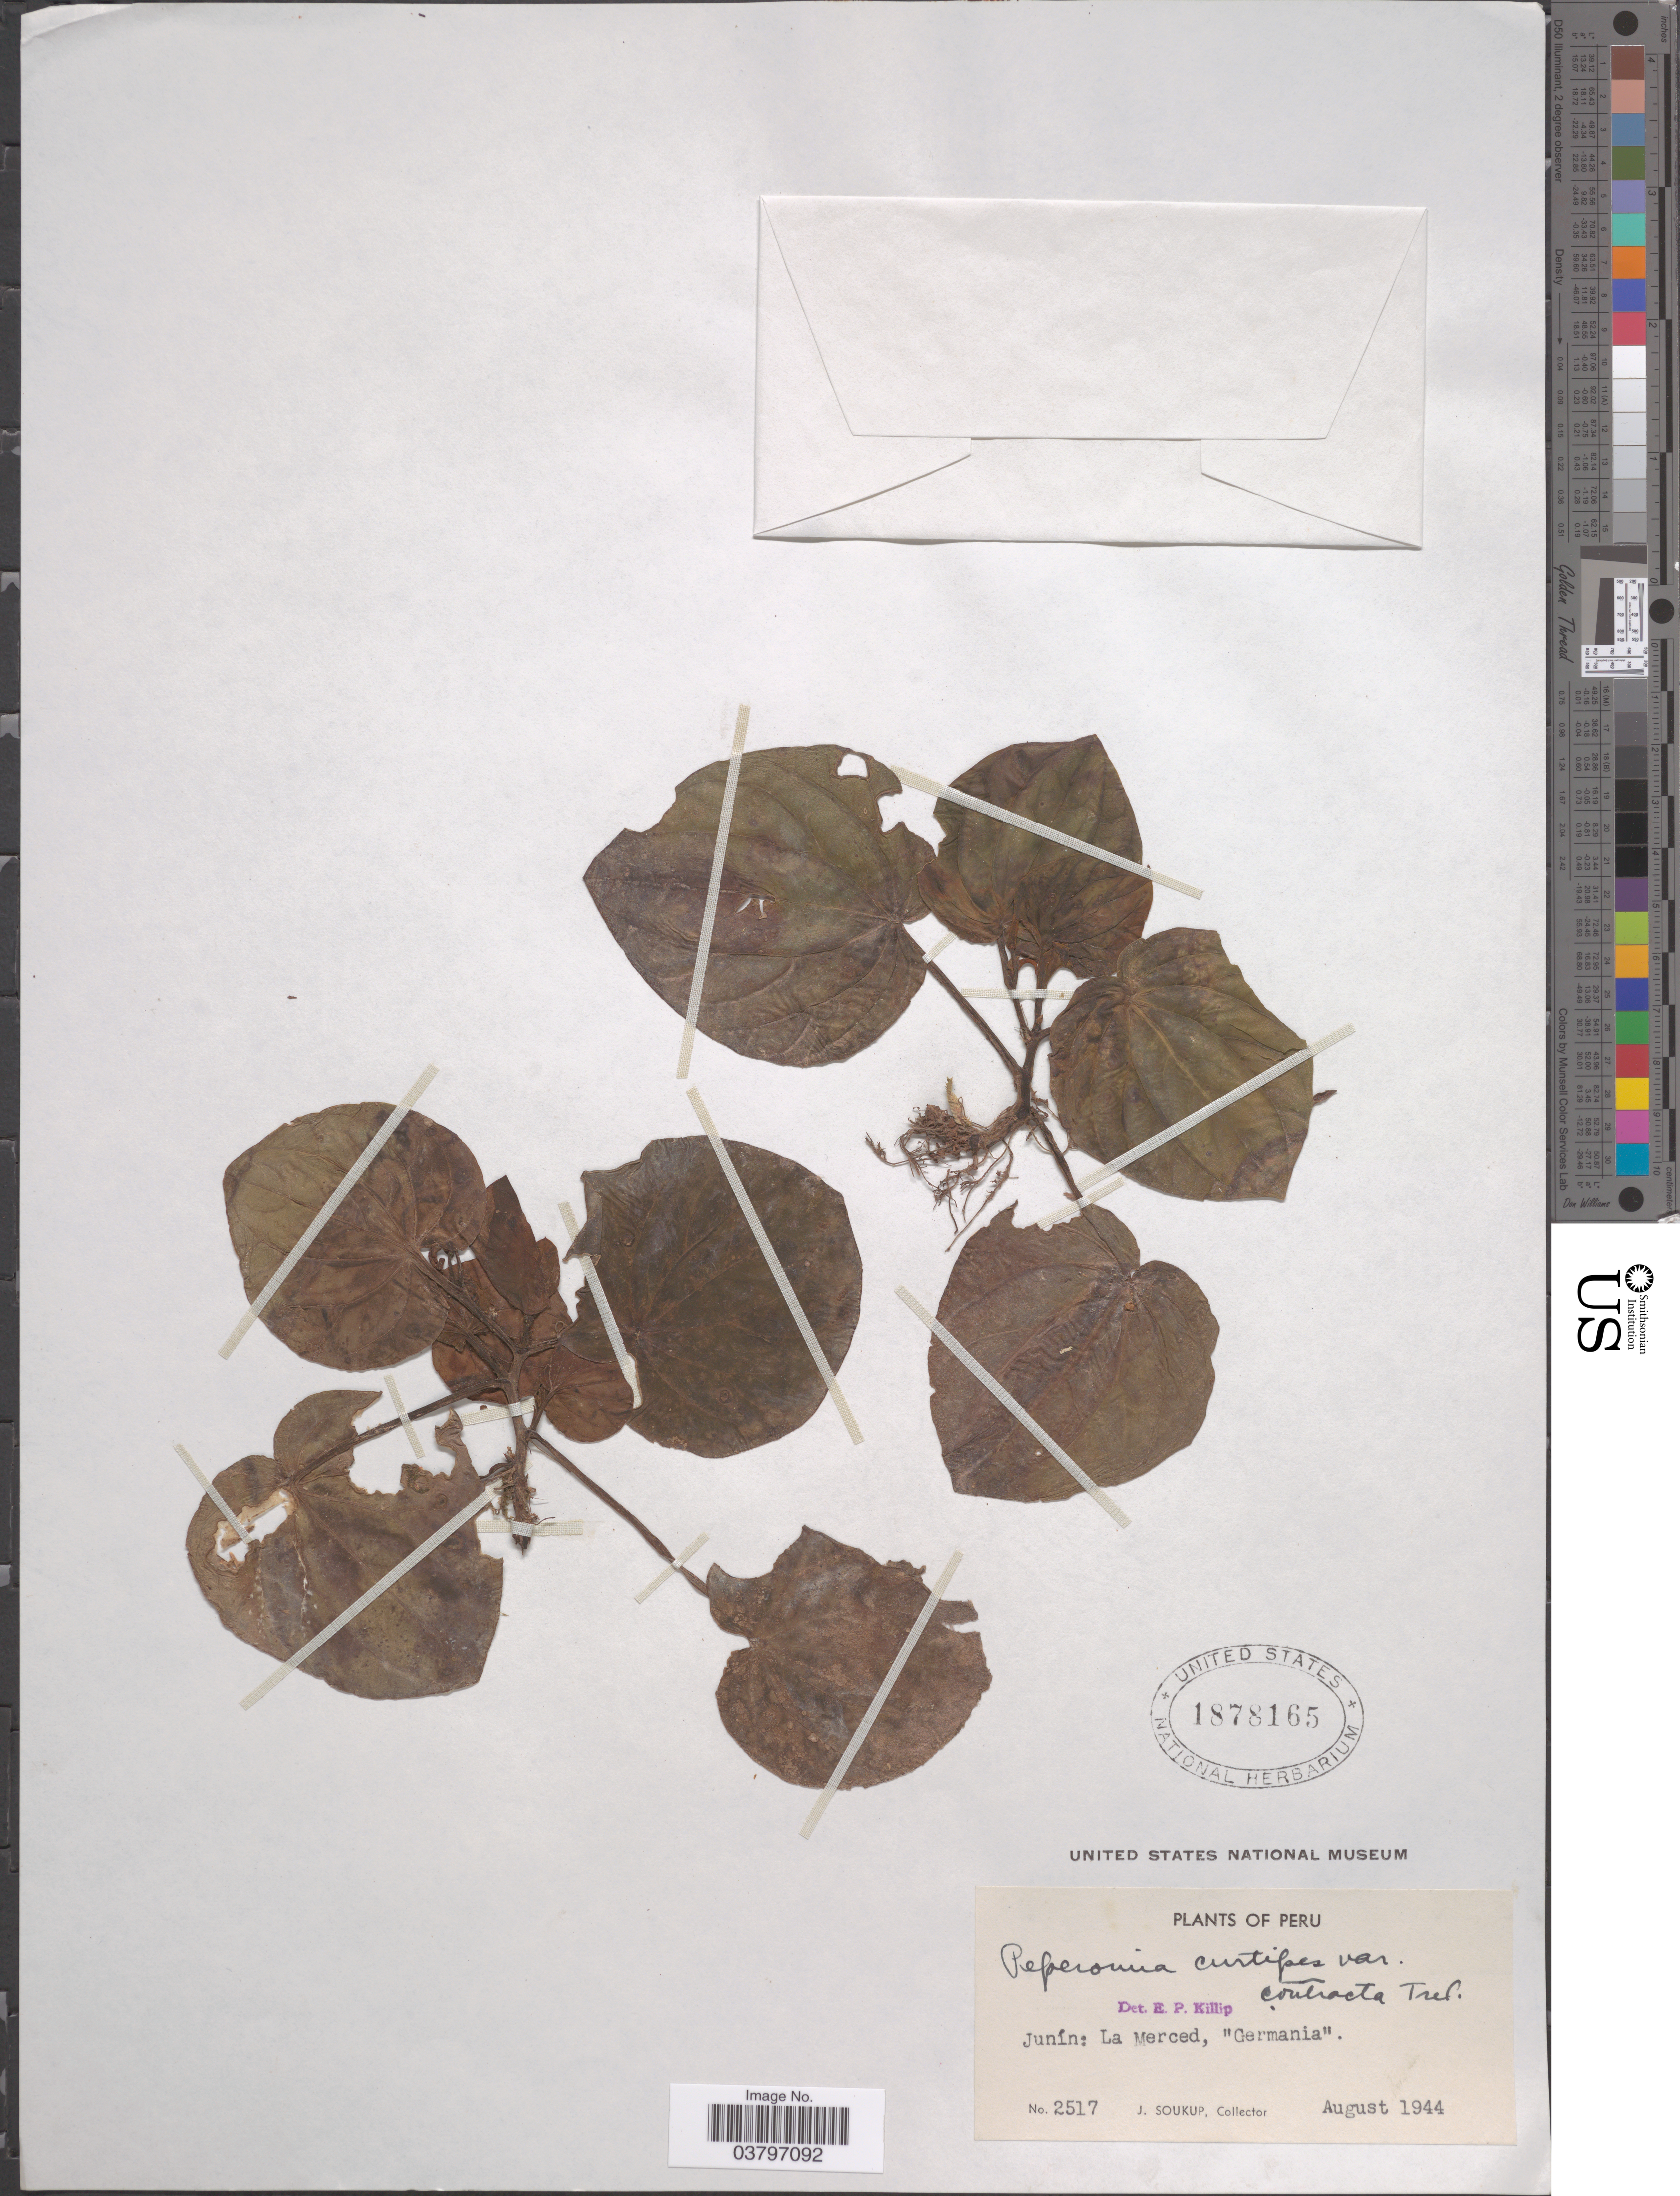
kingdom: Plantae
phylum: Tracheophyta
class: Magnoliopsida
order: Piperales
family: Piperaceae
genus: Peperomia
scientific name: Peperomia curtipes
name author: Trel. in J.F. Macbr.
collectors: J. Soukup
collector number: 2517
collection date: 1944-08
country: Peru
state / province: Junín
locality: La Merced, "Germania".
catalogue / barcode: US 1878165